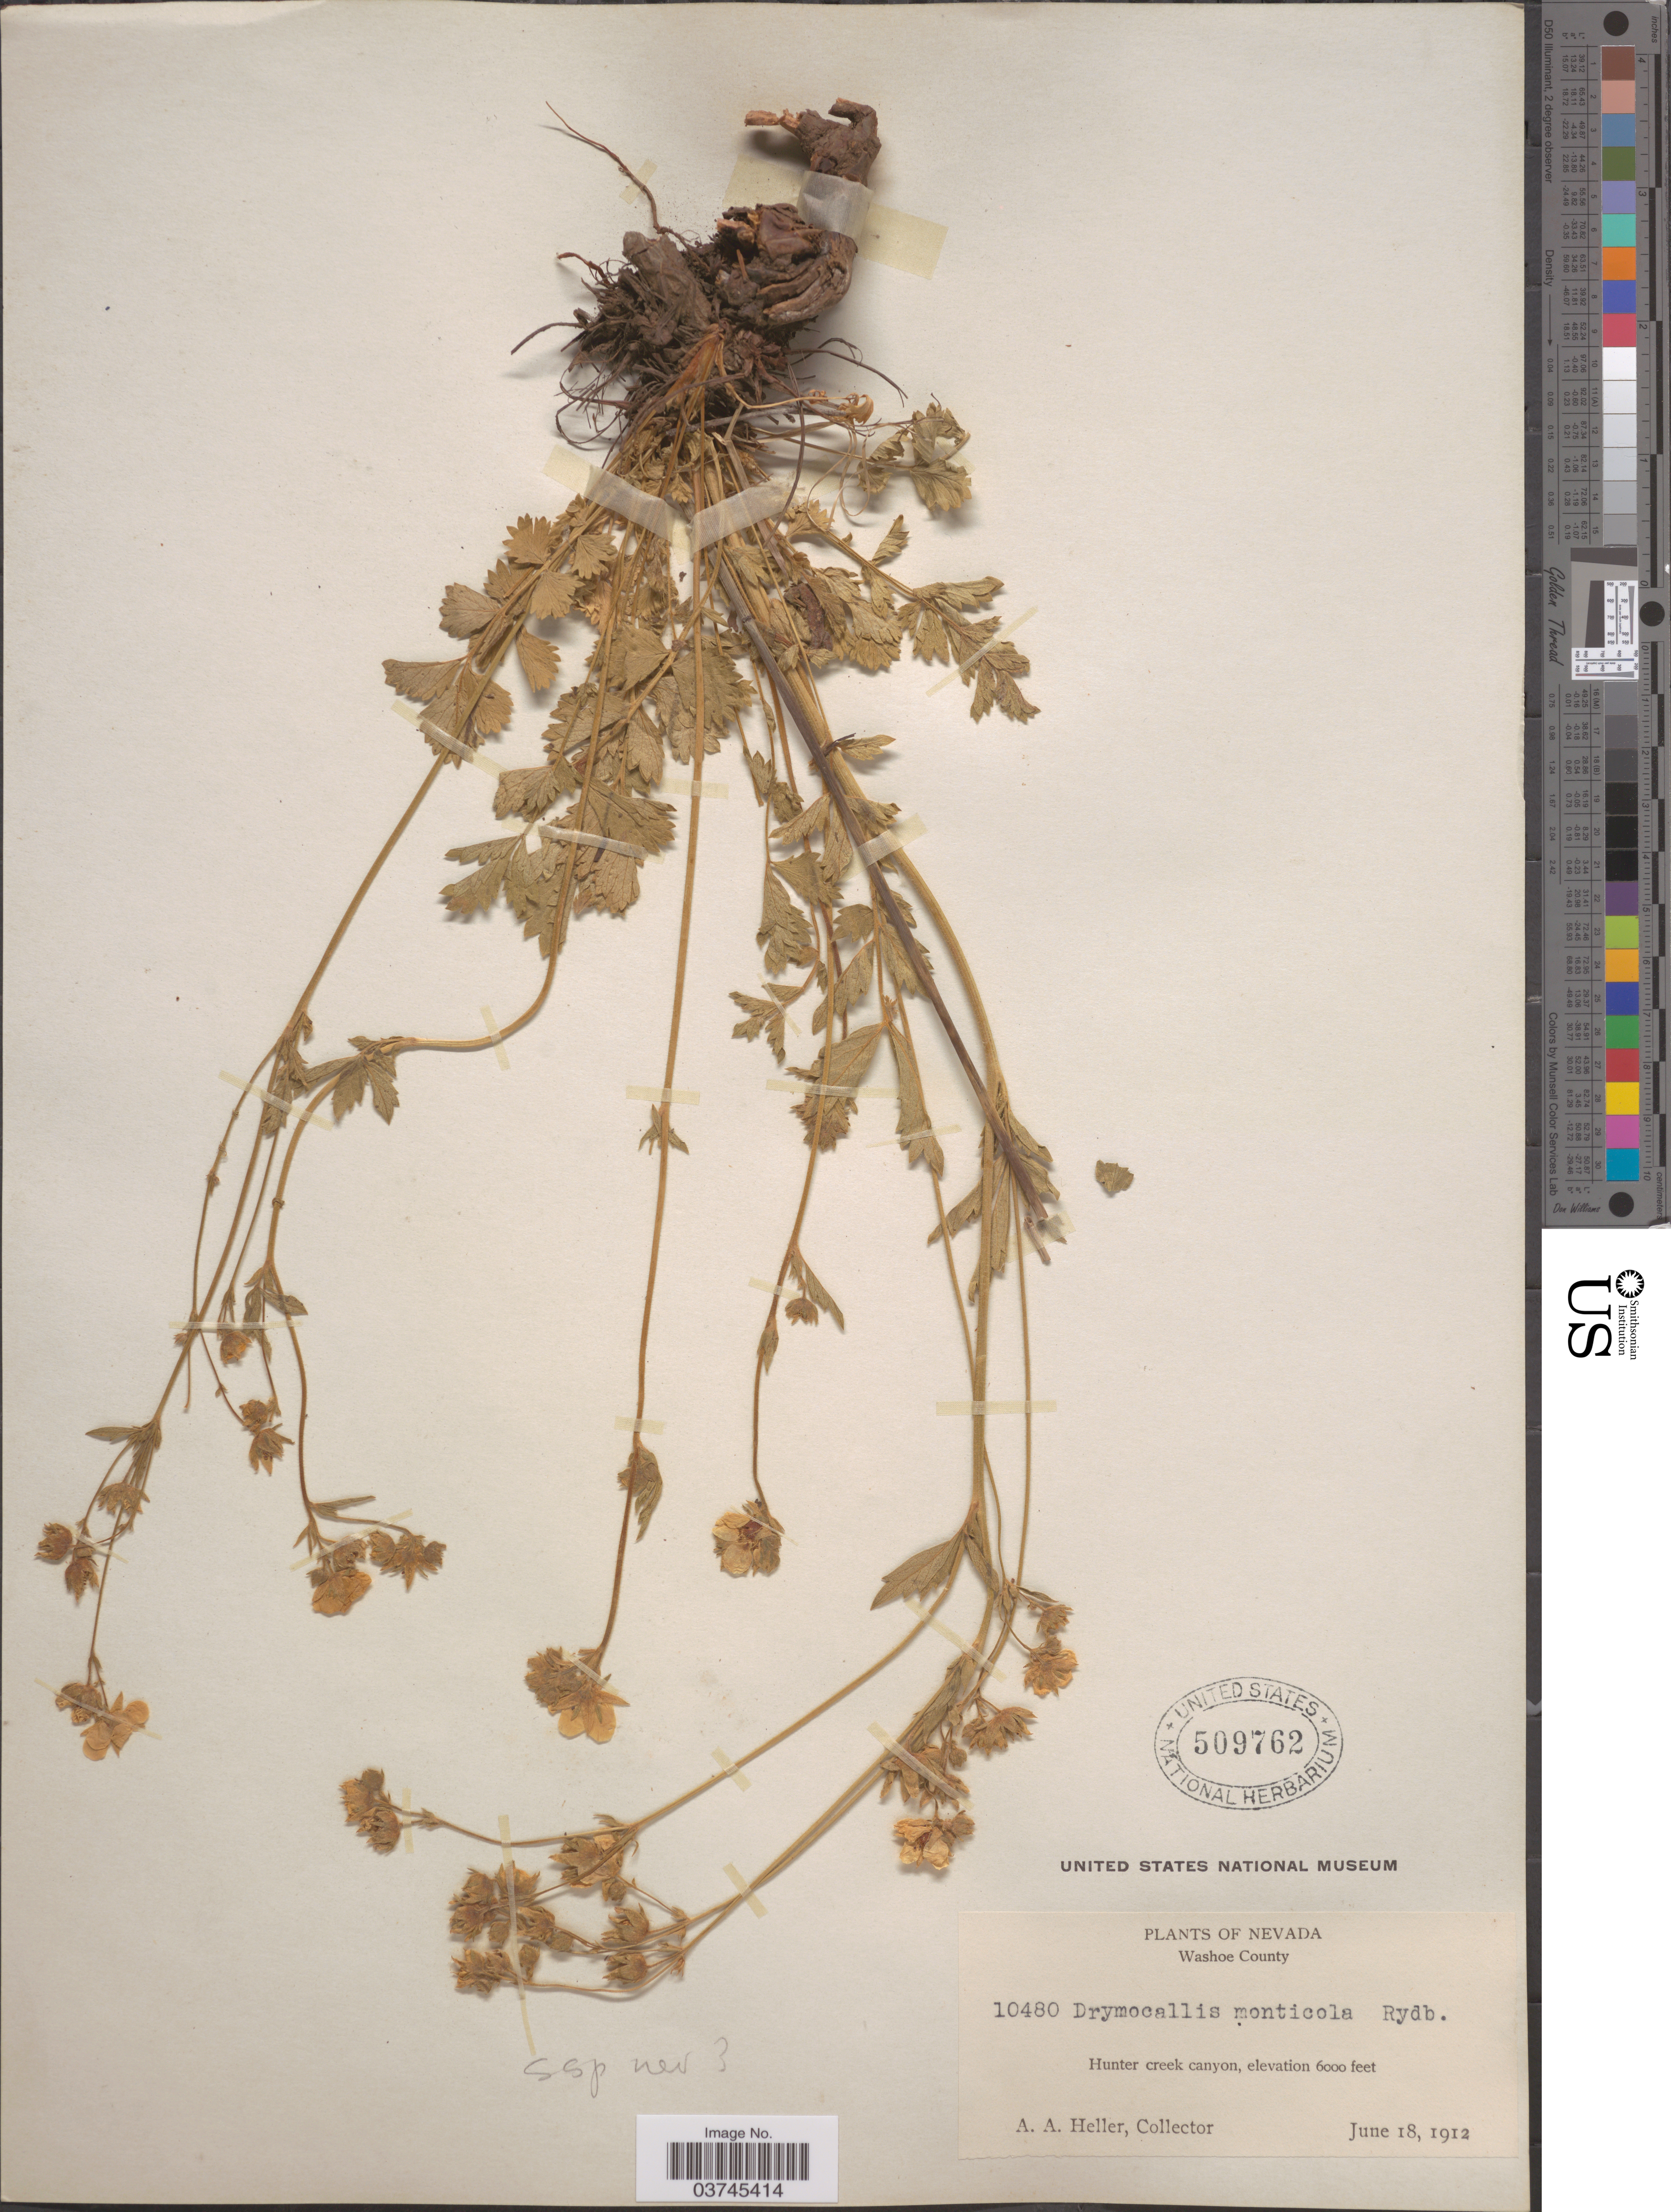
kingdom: Plantae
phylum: Tracheophyta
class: Magnoliopsida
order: Rosales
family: Rosaceae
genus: Drymocallis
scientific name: Drymocallis lactea var. lactea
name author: (Greene) Rydb.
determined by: Strong, Mark T., (BOT), Smithsonian Institution - National Museum of Natural History (UNITED STATES)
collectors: A. A. Heller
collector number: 10480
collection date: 1912-06-18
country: United States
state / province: Nevada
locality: Washoe County. Hunter creek canyon.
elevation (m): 1829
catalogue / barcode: US 509762